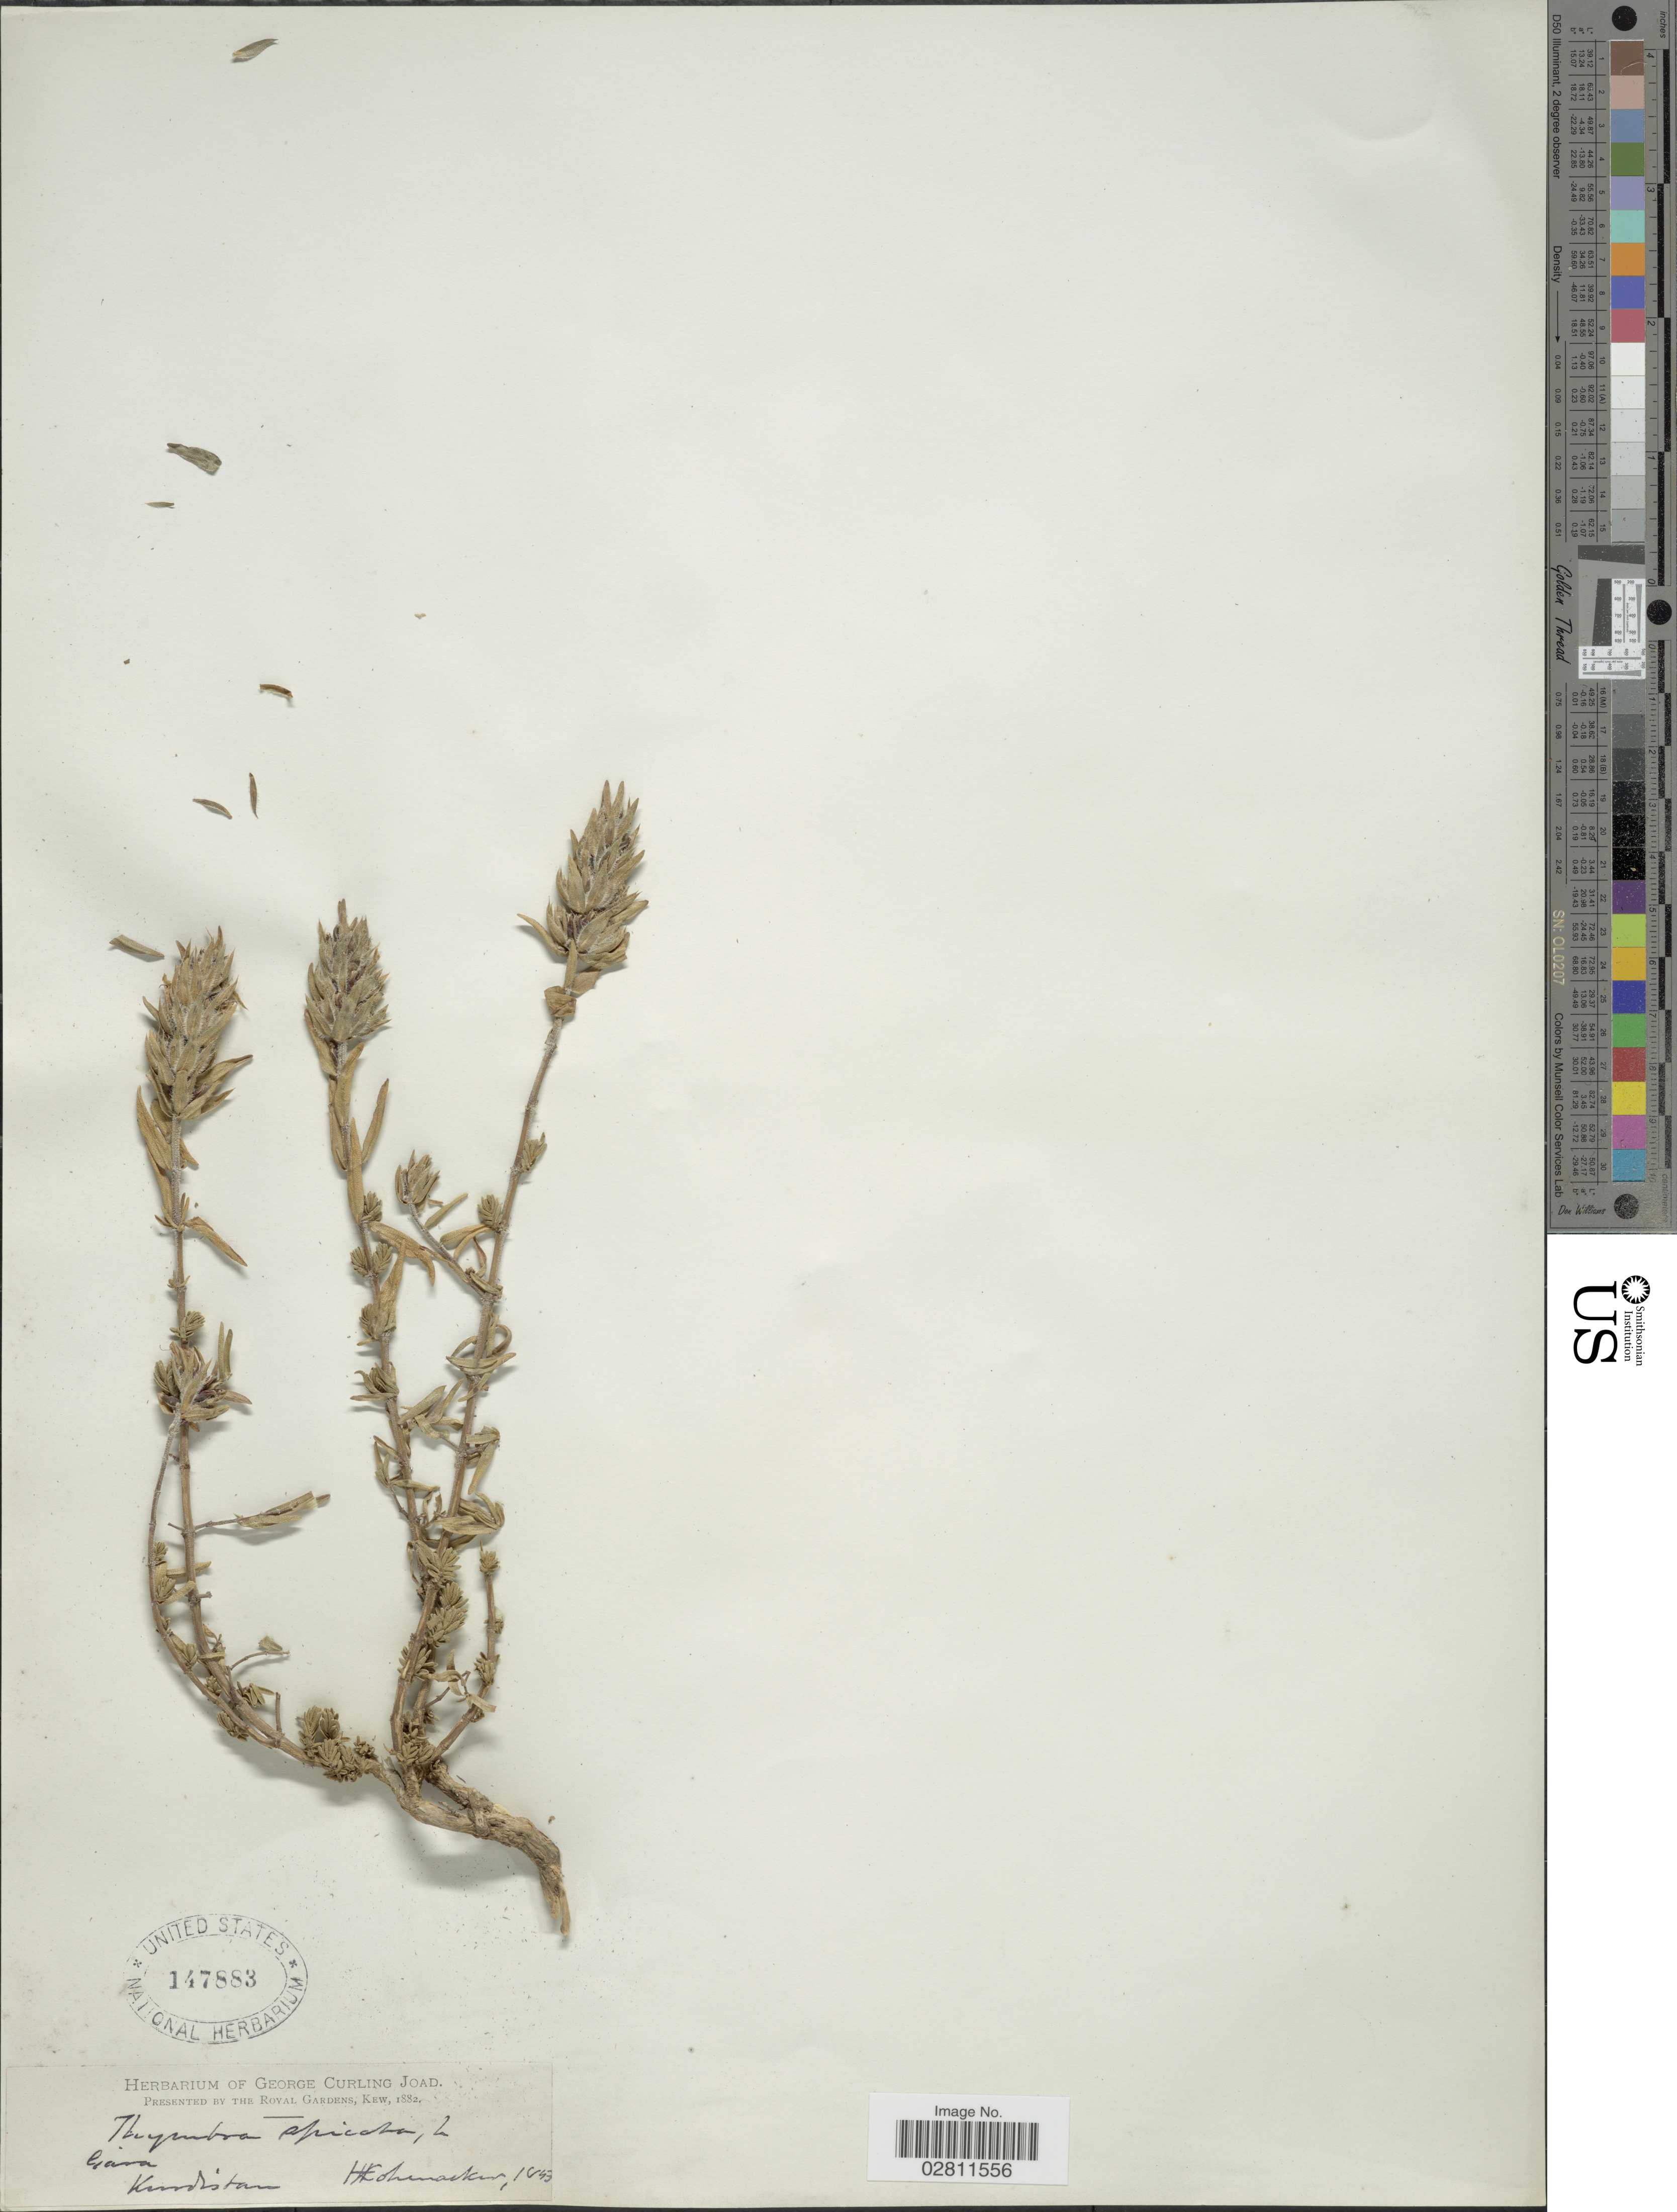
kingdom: Plantae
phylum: Tracheophyta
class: Magnoliopsida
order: Lamiales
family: Lamiaceae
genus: Thymbra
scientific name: Thymbra spicata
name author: L.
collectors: E. Hohenacker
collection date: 1855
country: Iran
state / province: Kurdistan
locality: Gara.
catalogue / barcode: US 147883